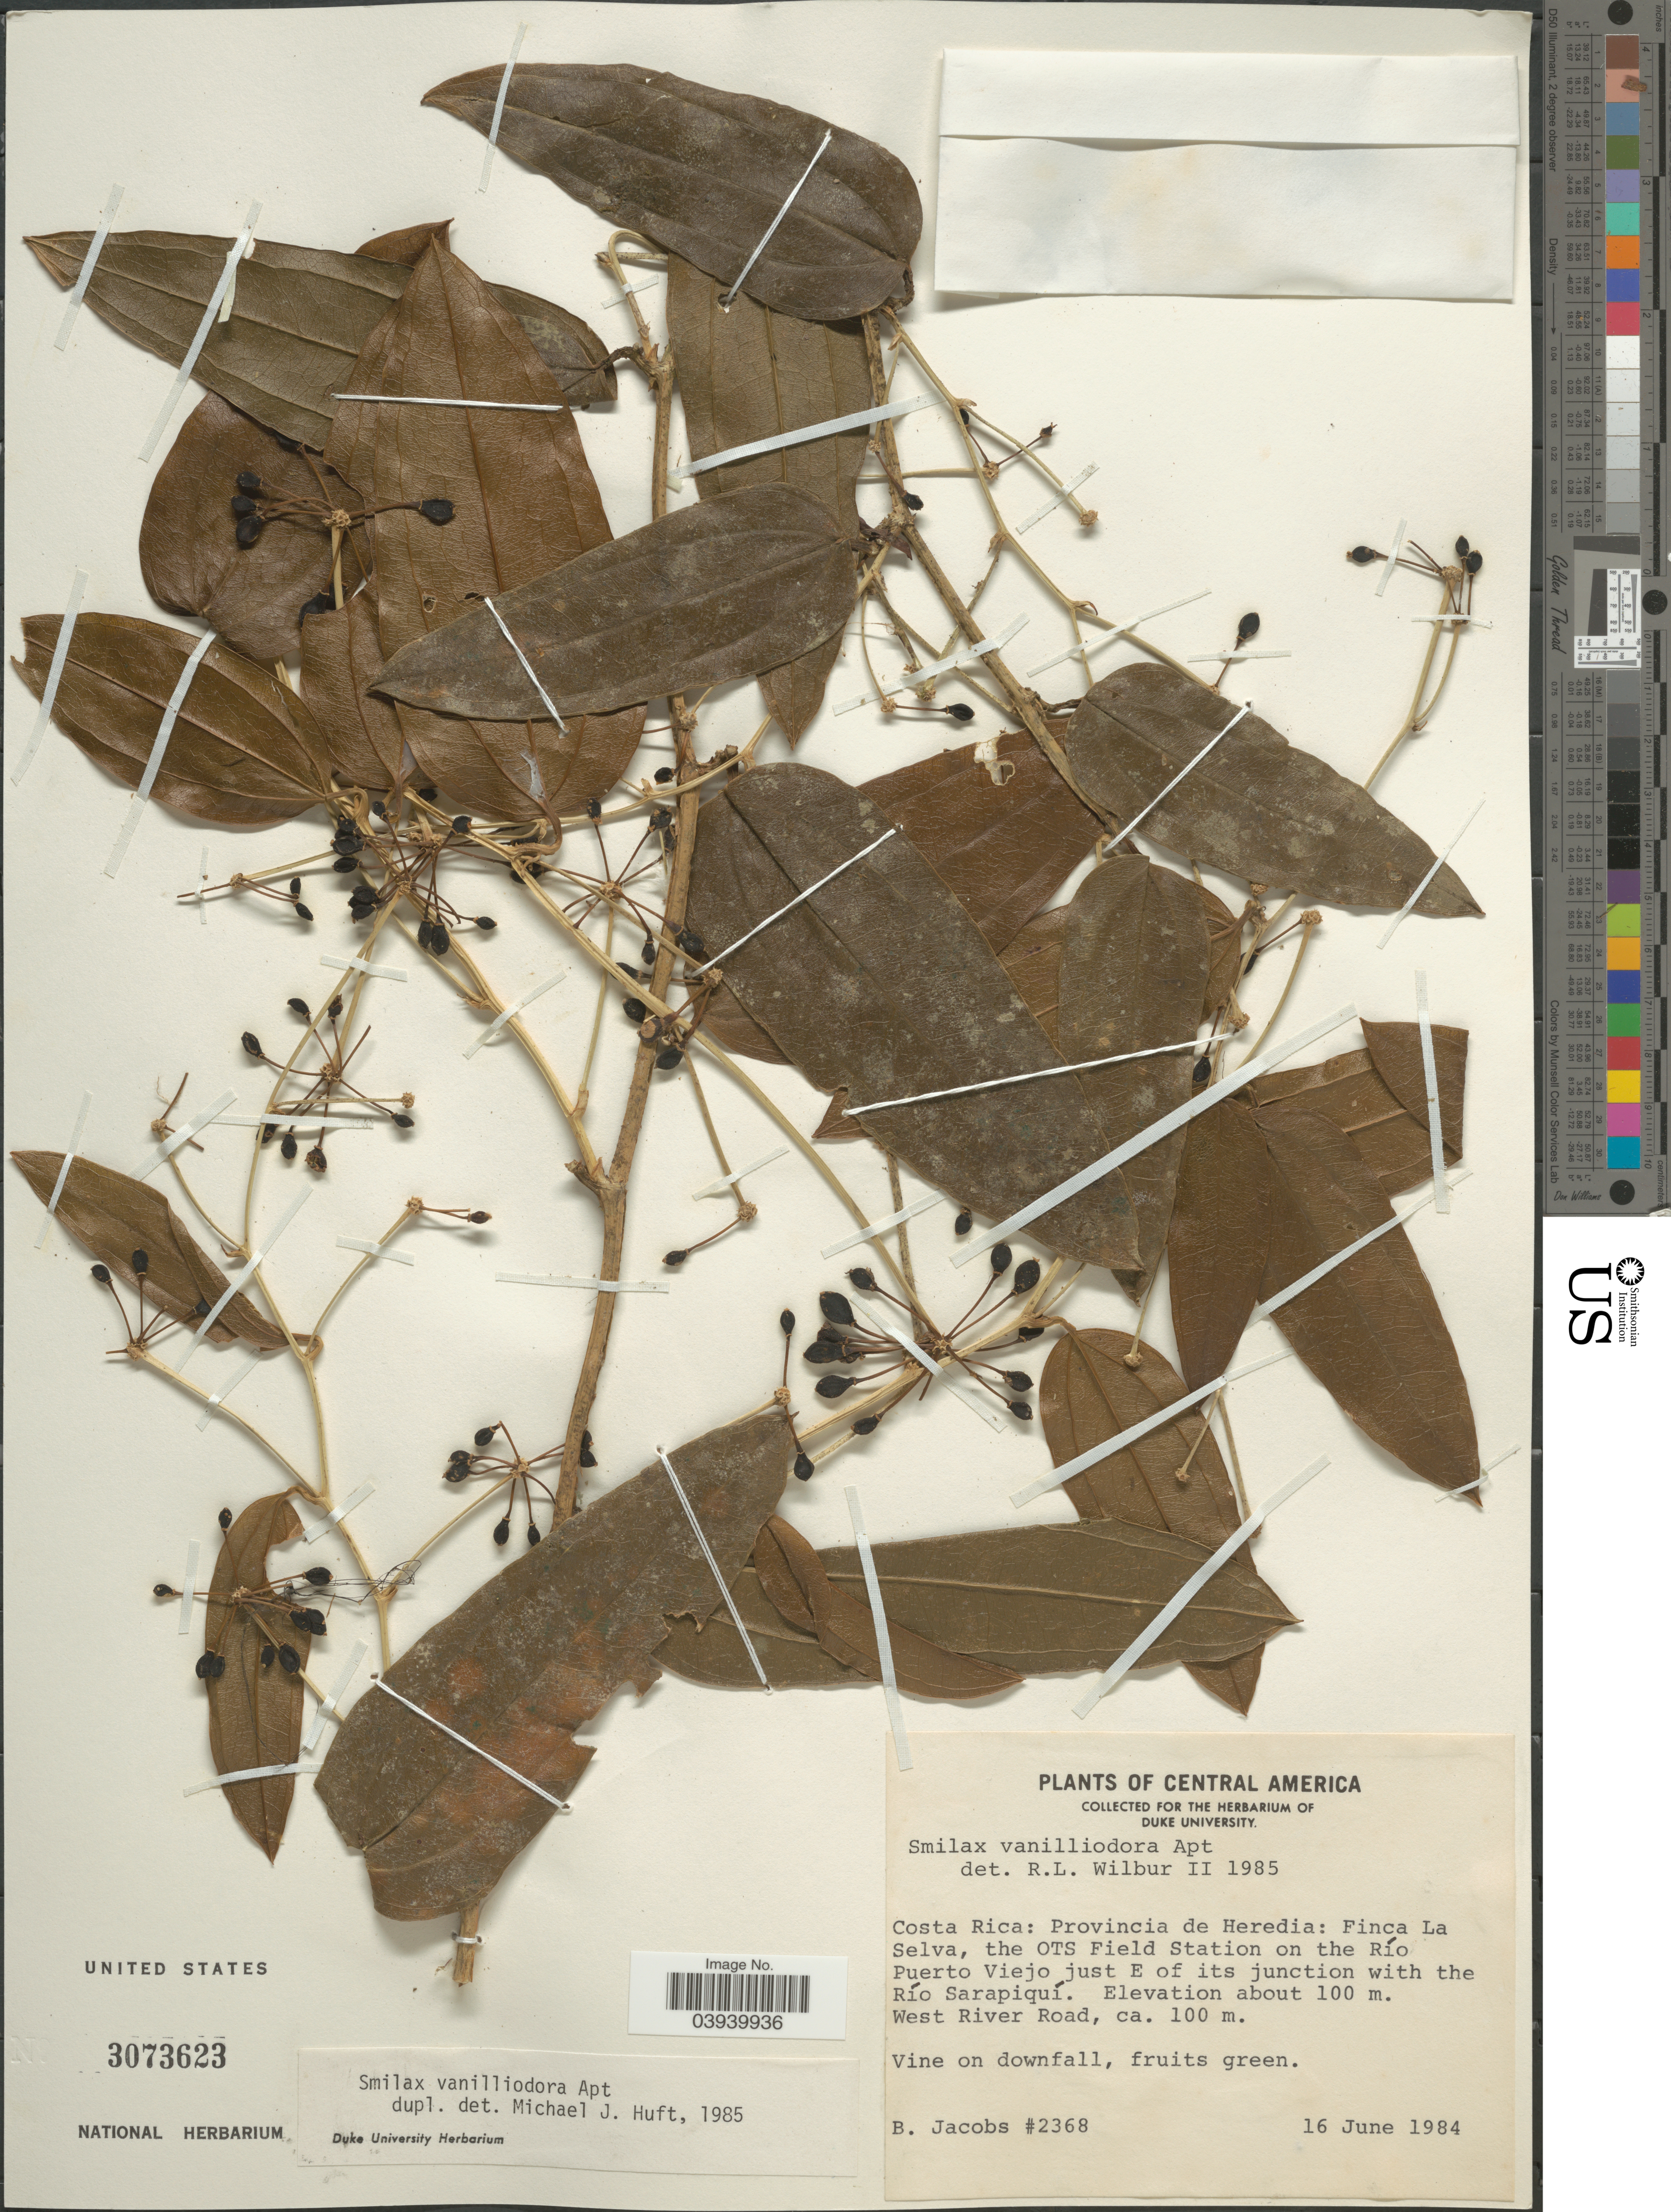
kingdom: Plantae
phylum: Tracheophyta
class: Liliopsida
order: Liliales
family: Smilacaceae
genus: Smilax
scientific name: Smilax vanilliodora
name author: F.W. Apt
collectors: B. Jacobs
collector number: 2368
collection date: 1984-06-16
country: Costa Rica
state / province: Heredia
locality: Finca La Selva, the OTS Field Station on the Río Puerto Viejo just E of its junction with the Río Sarapiquí. West River Road.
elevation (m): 100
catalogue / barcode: US 3073623